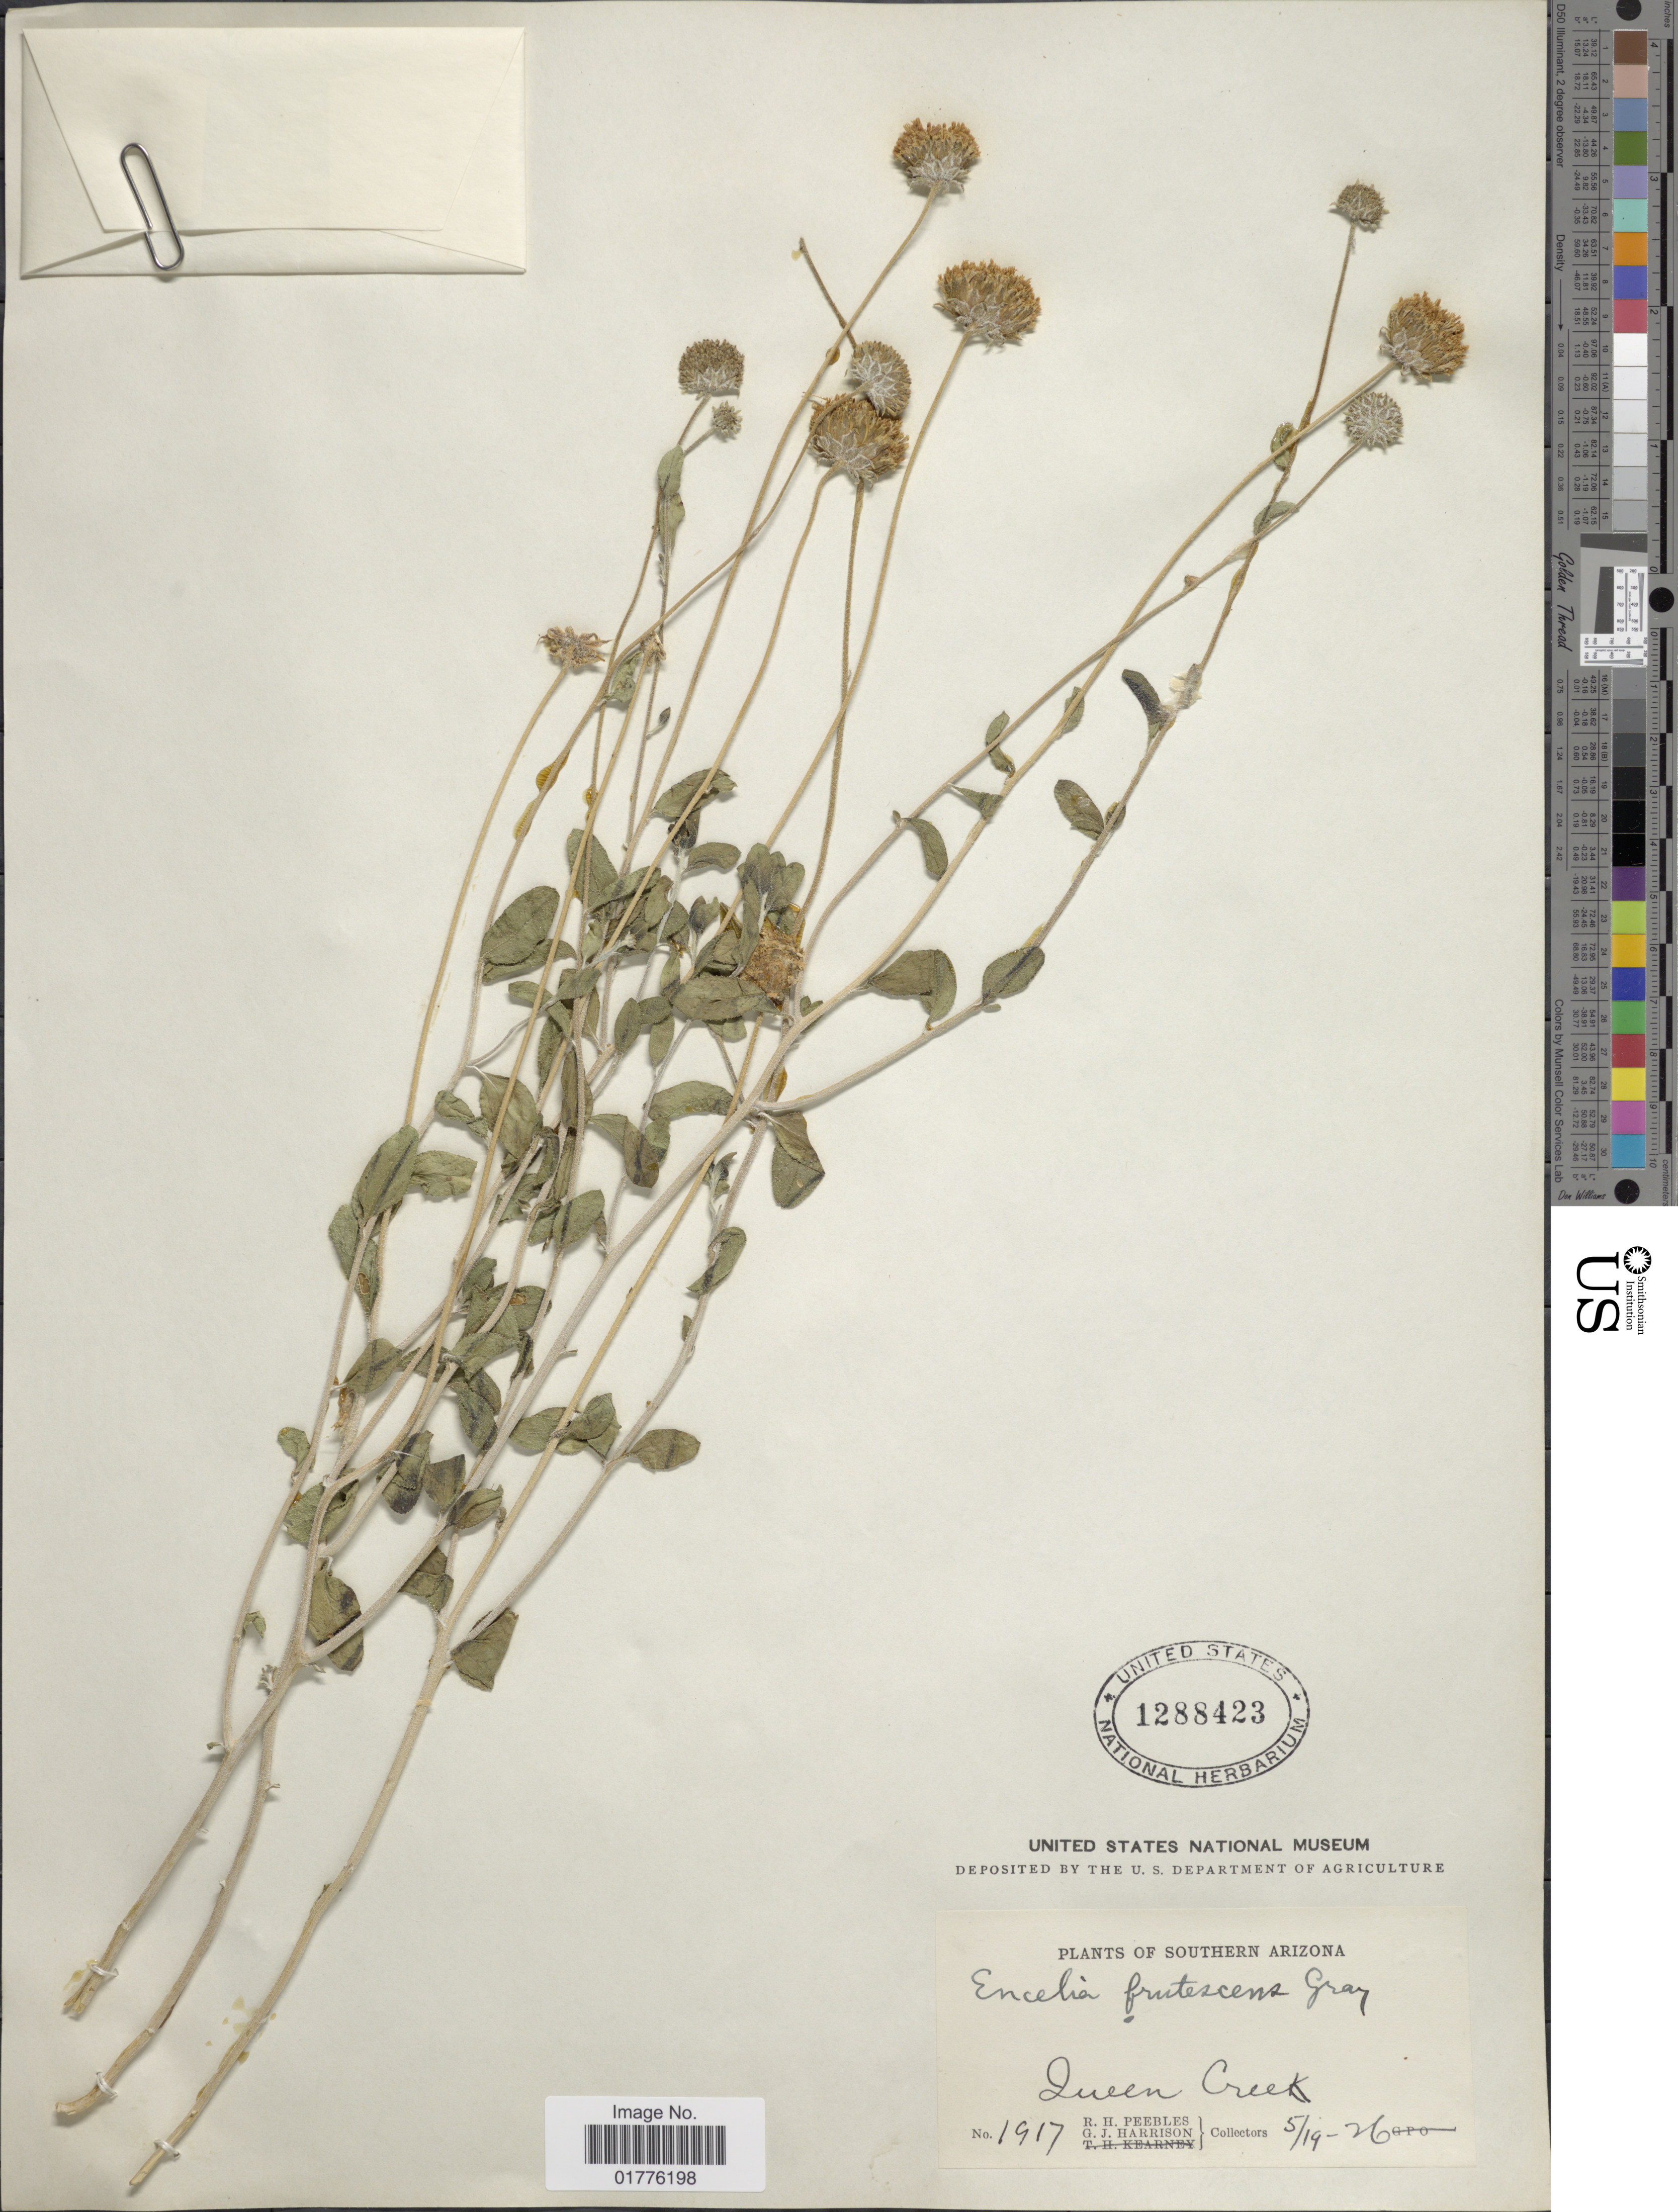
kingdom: Plantae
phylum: Tracheophyta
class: Magnoliopsida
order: Asterales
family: Asteraceae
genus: Encelia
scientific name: Encelia frutescens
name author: (A. Gray) A. Gray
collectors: R. H. Peebles & G. J. Harrison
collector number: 1917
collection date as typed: Transcribed d/m/y: 19/5/26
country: United States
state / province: Arizona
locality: Southern Arizona. Queen Creek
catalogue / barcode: US 1288423